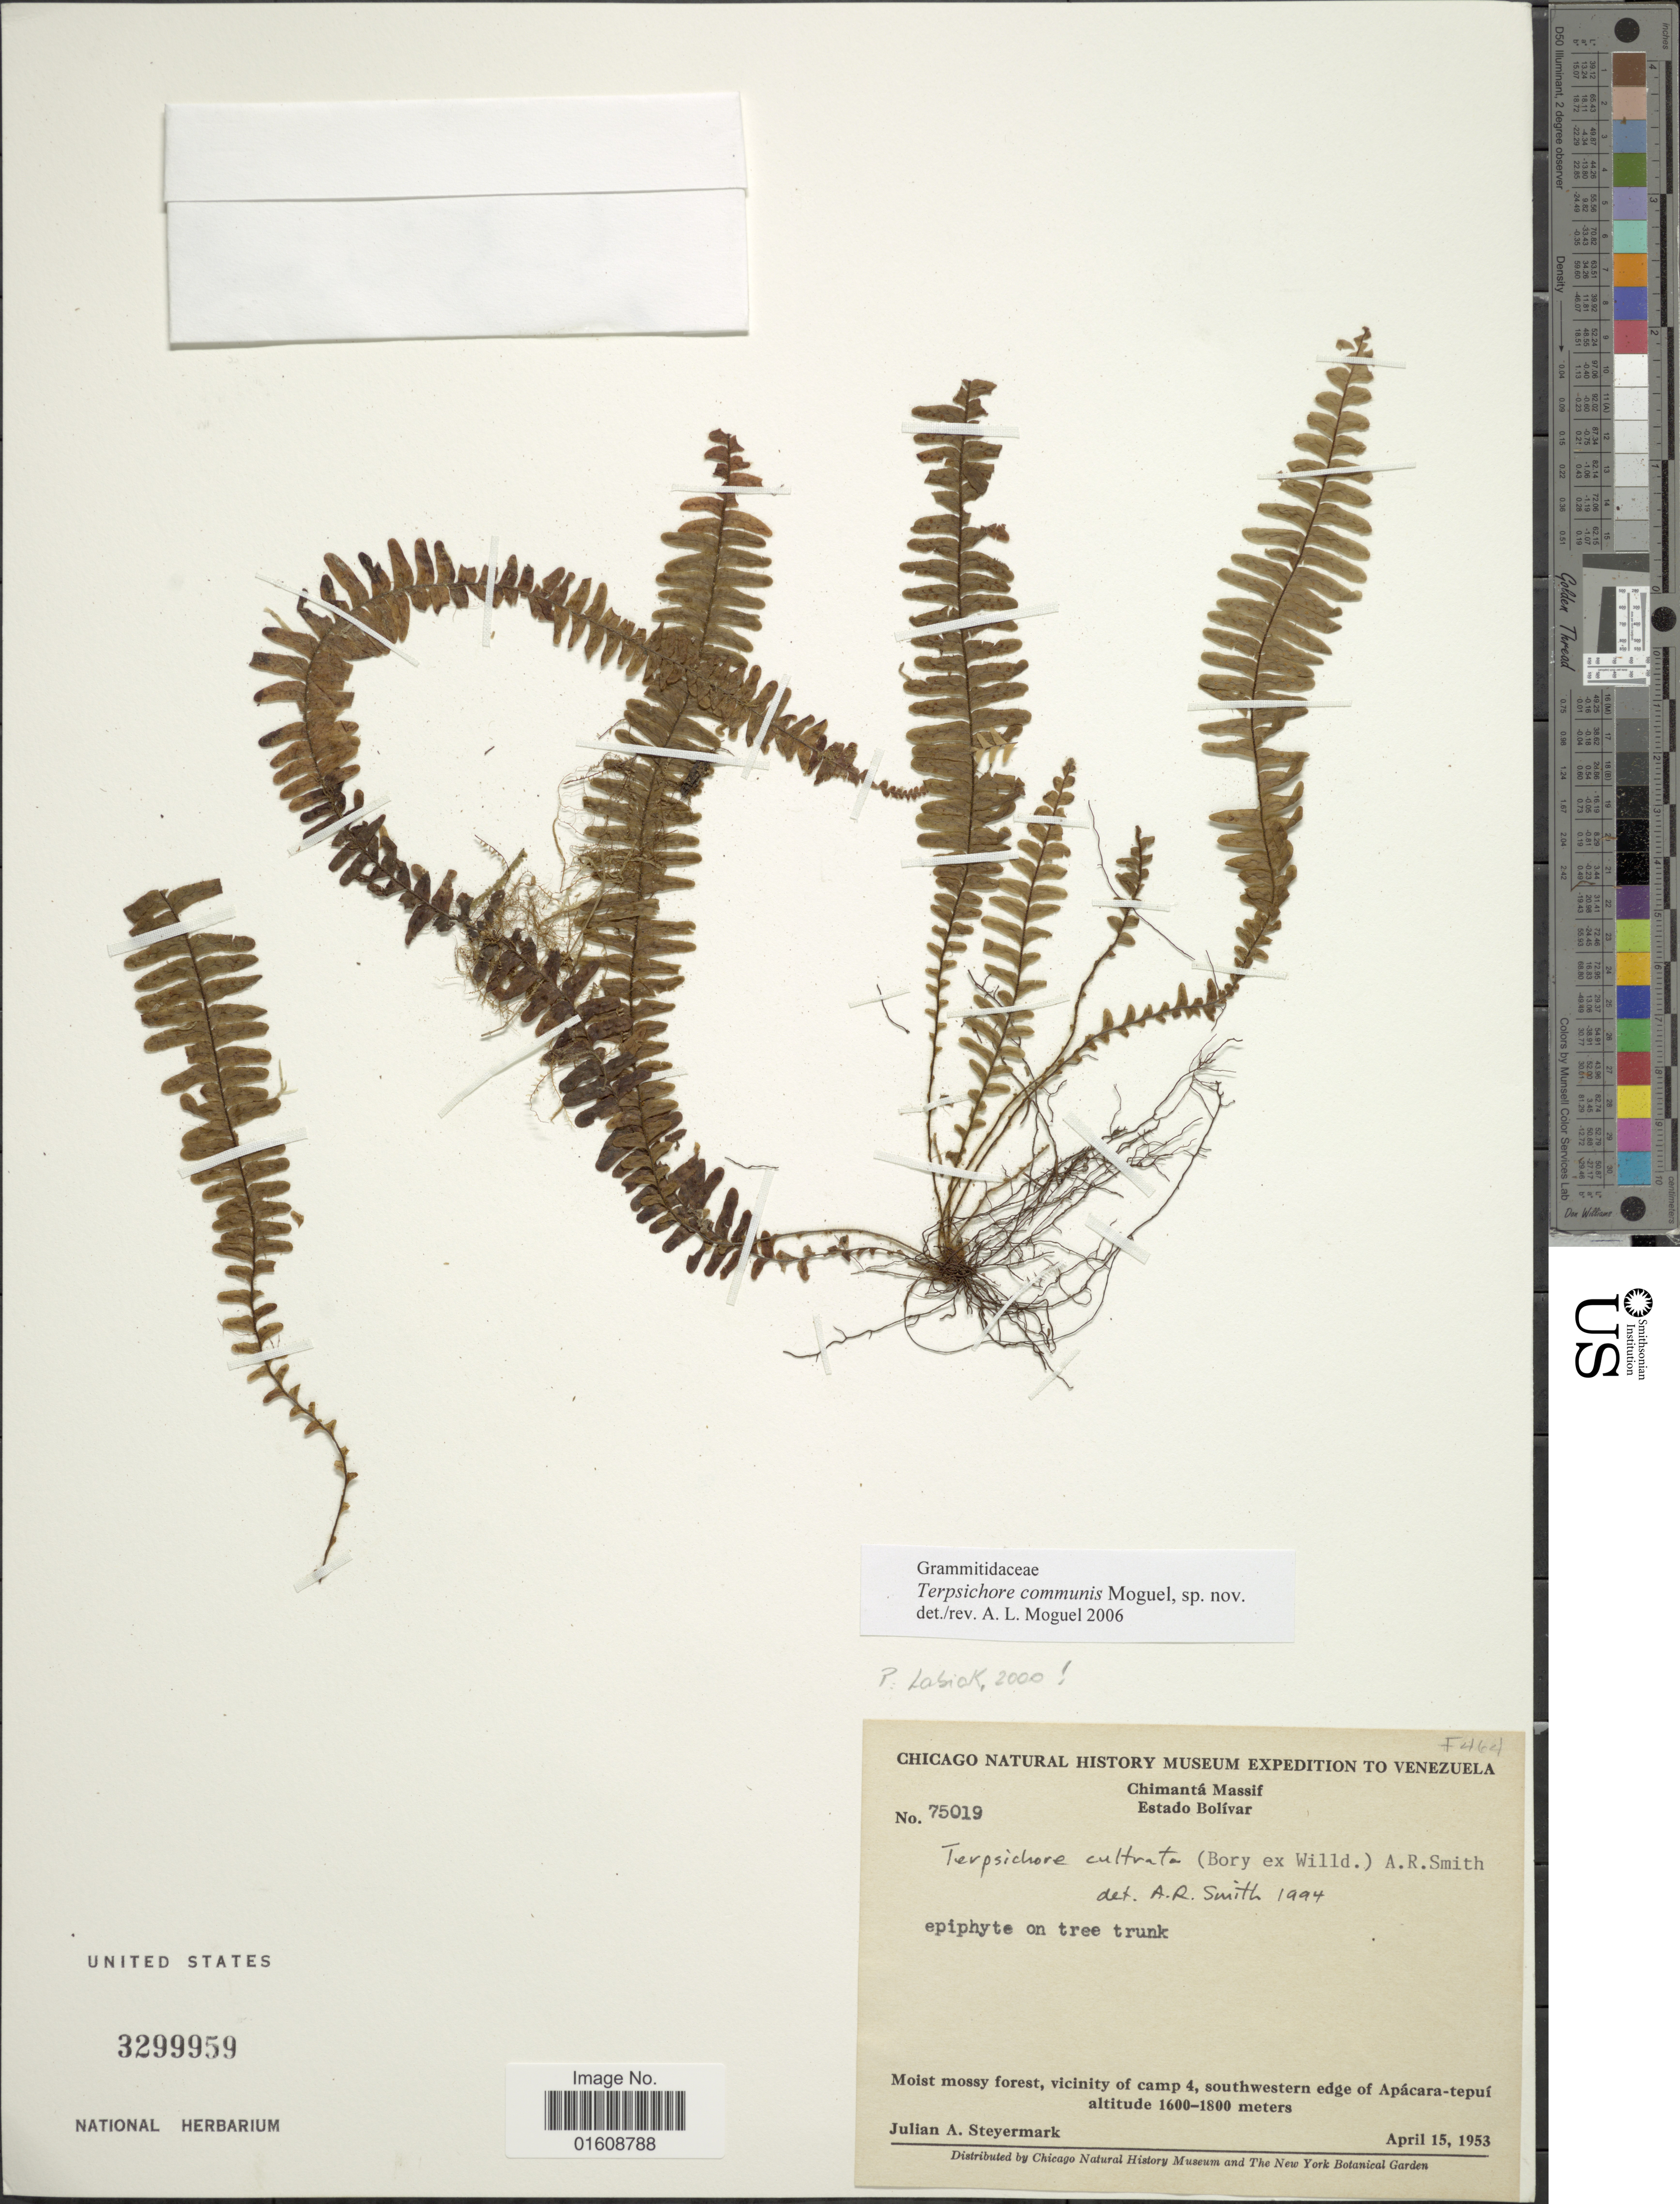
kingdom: Plantae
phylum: Tracheophyta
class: Polypodiopsida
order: Polypodiales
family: Polypodiaceae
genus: Alansmia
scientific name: Alansmia cultrata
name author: (Bory ex Willd.) Moguel & M. Kessler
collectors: J. Steyermark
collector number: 75019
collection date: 1953-04-15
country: Venezuela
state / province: Bolivar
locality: Chimanta Massíf. Moist mossy forest, vicinity of camp 4, southwestern edge of Apácara-tepuí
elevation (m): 1600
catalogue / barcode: US 3299959